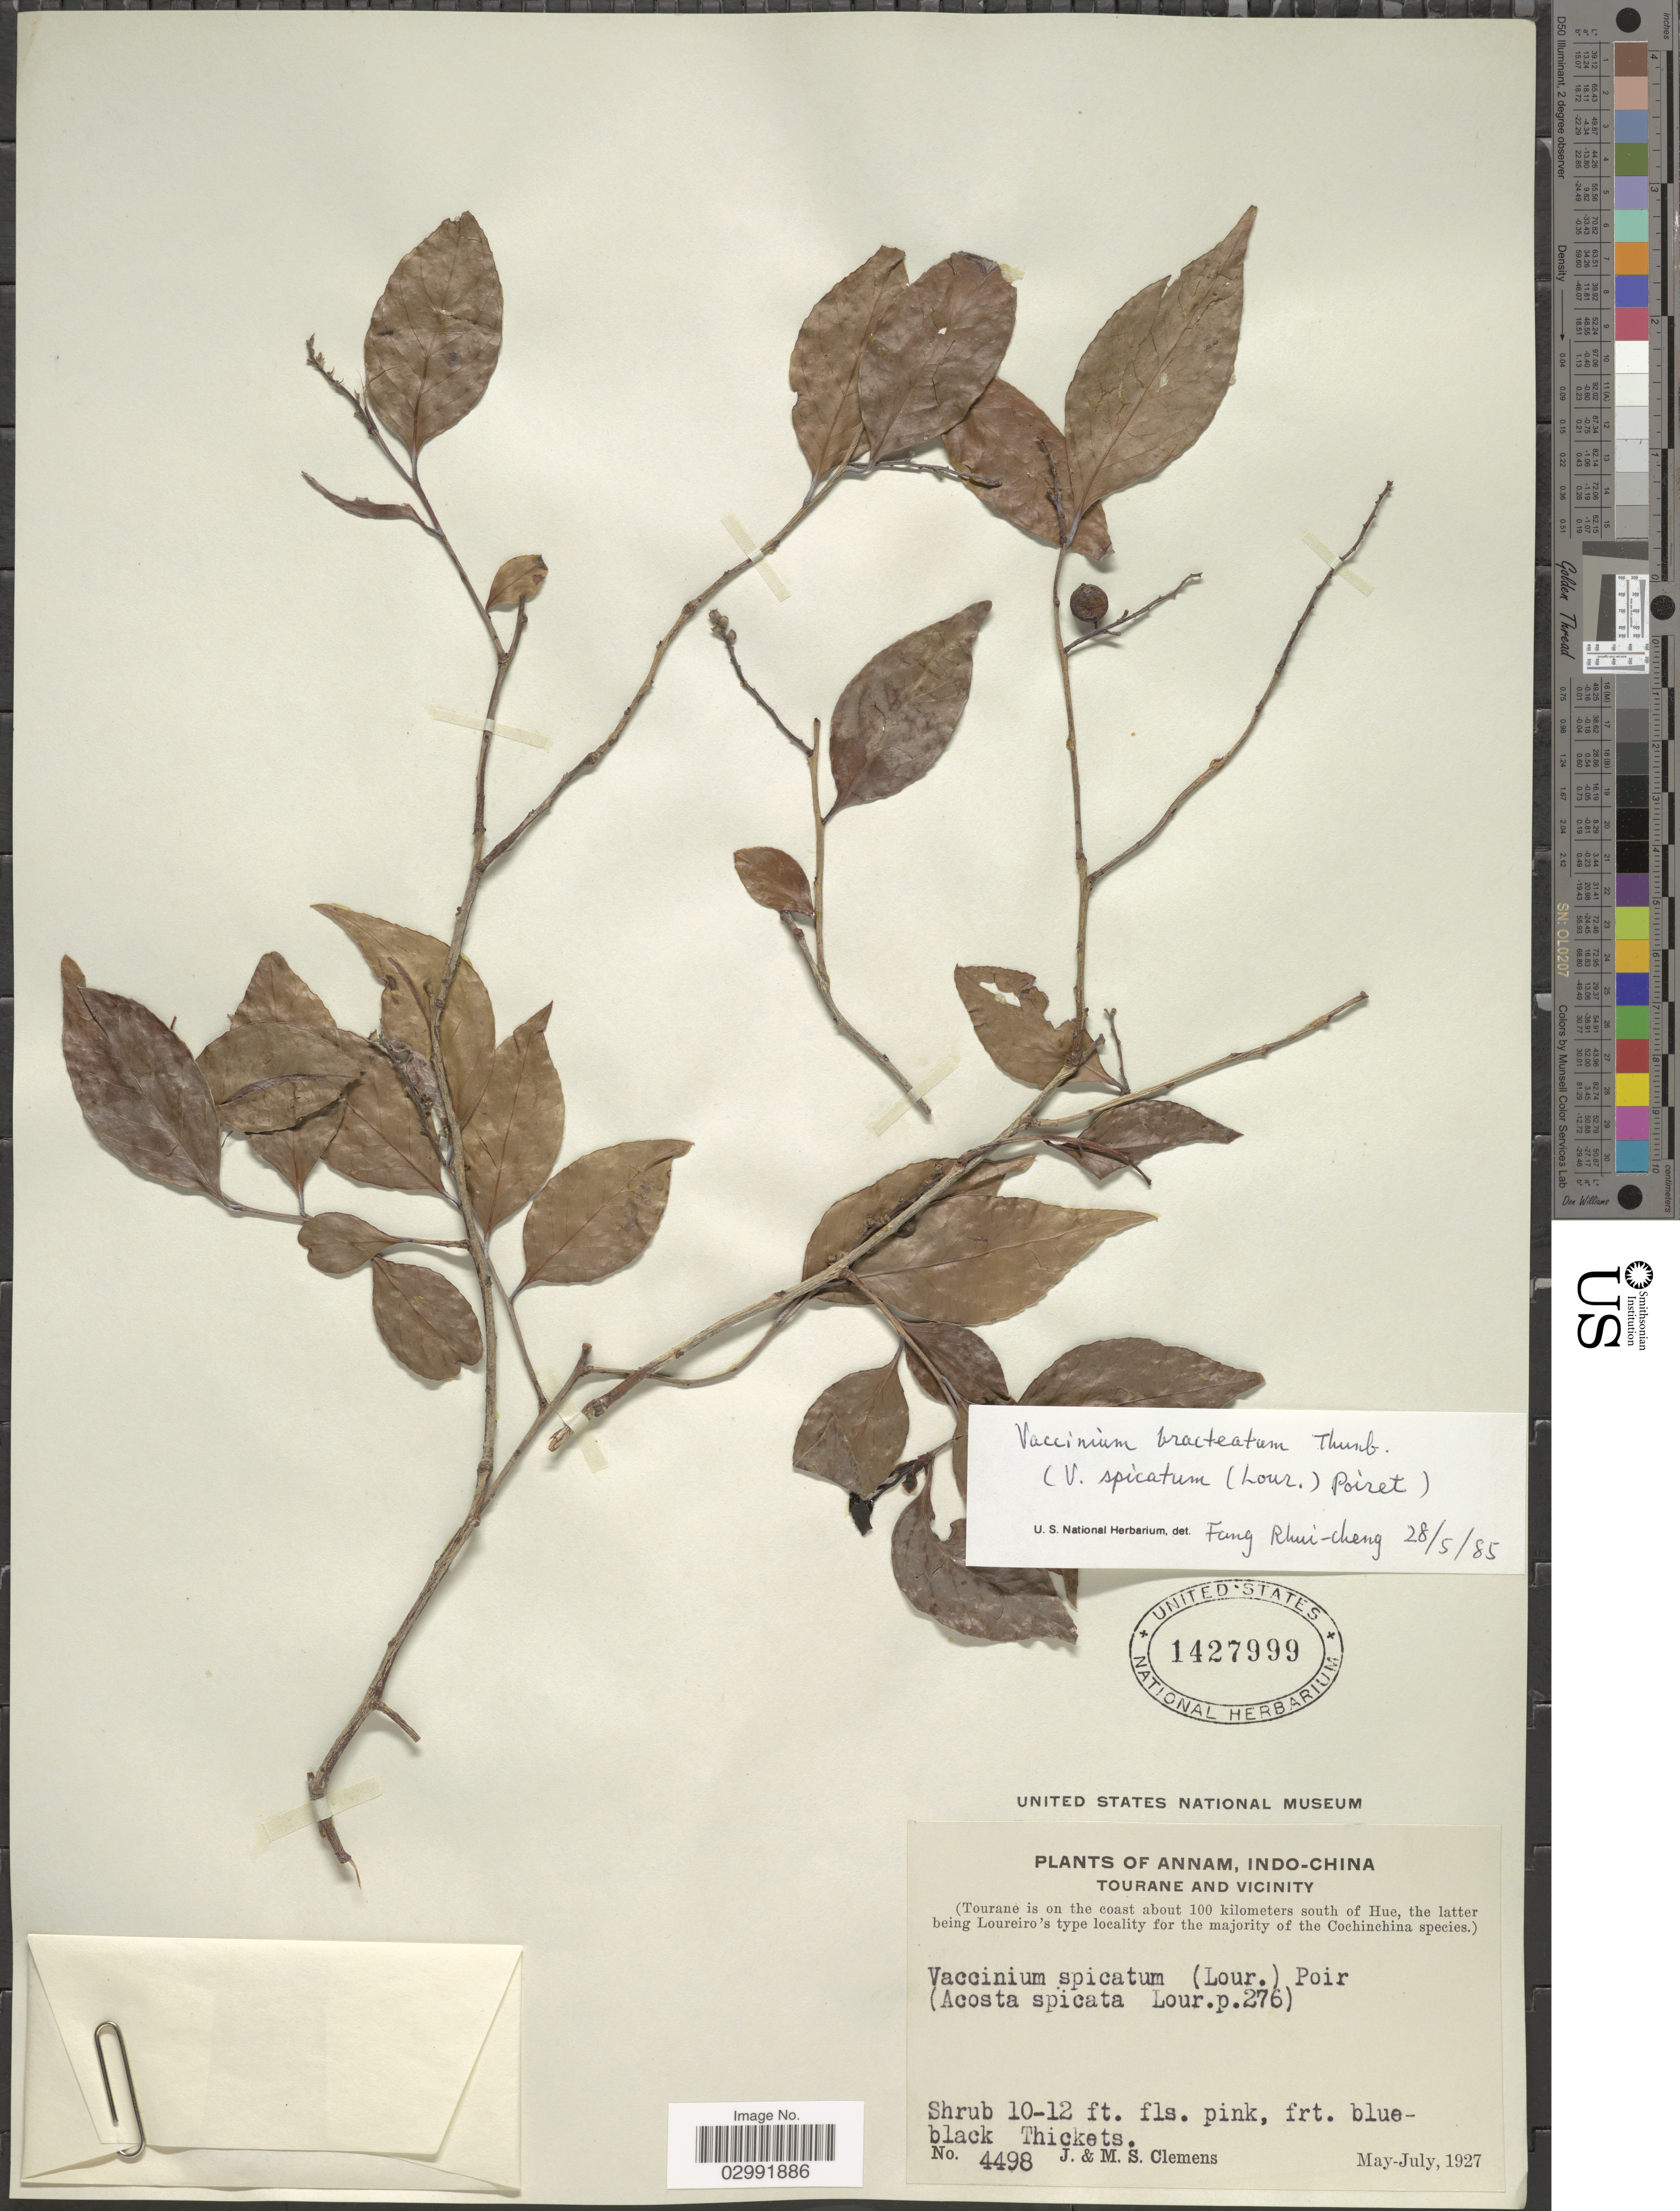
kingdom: Plantae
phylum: Tracheophyta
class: Magnoliopsida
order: Ericales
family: Ericaceae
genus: Vaccinium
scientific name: Vaccinium bracteatum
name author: Thunb.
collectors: J. Clemens & M. S. Clemens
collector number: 4498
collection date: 1927-05/1927-07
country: Vietnam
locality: Annam, Indo-China. Tourane and vicinity. (Tourane is on the coast about 100 kilometers south of Hue).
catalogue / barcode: US 1427999